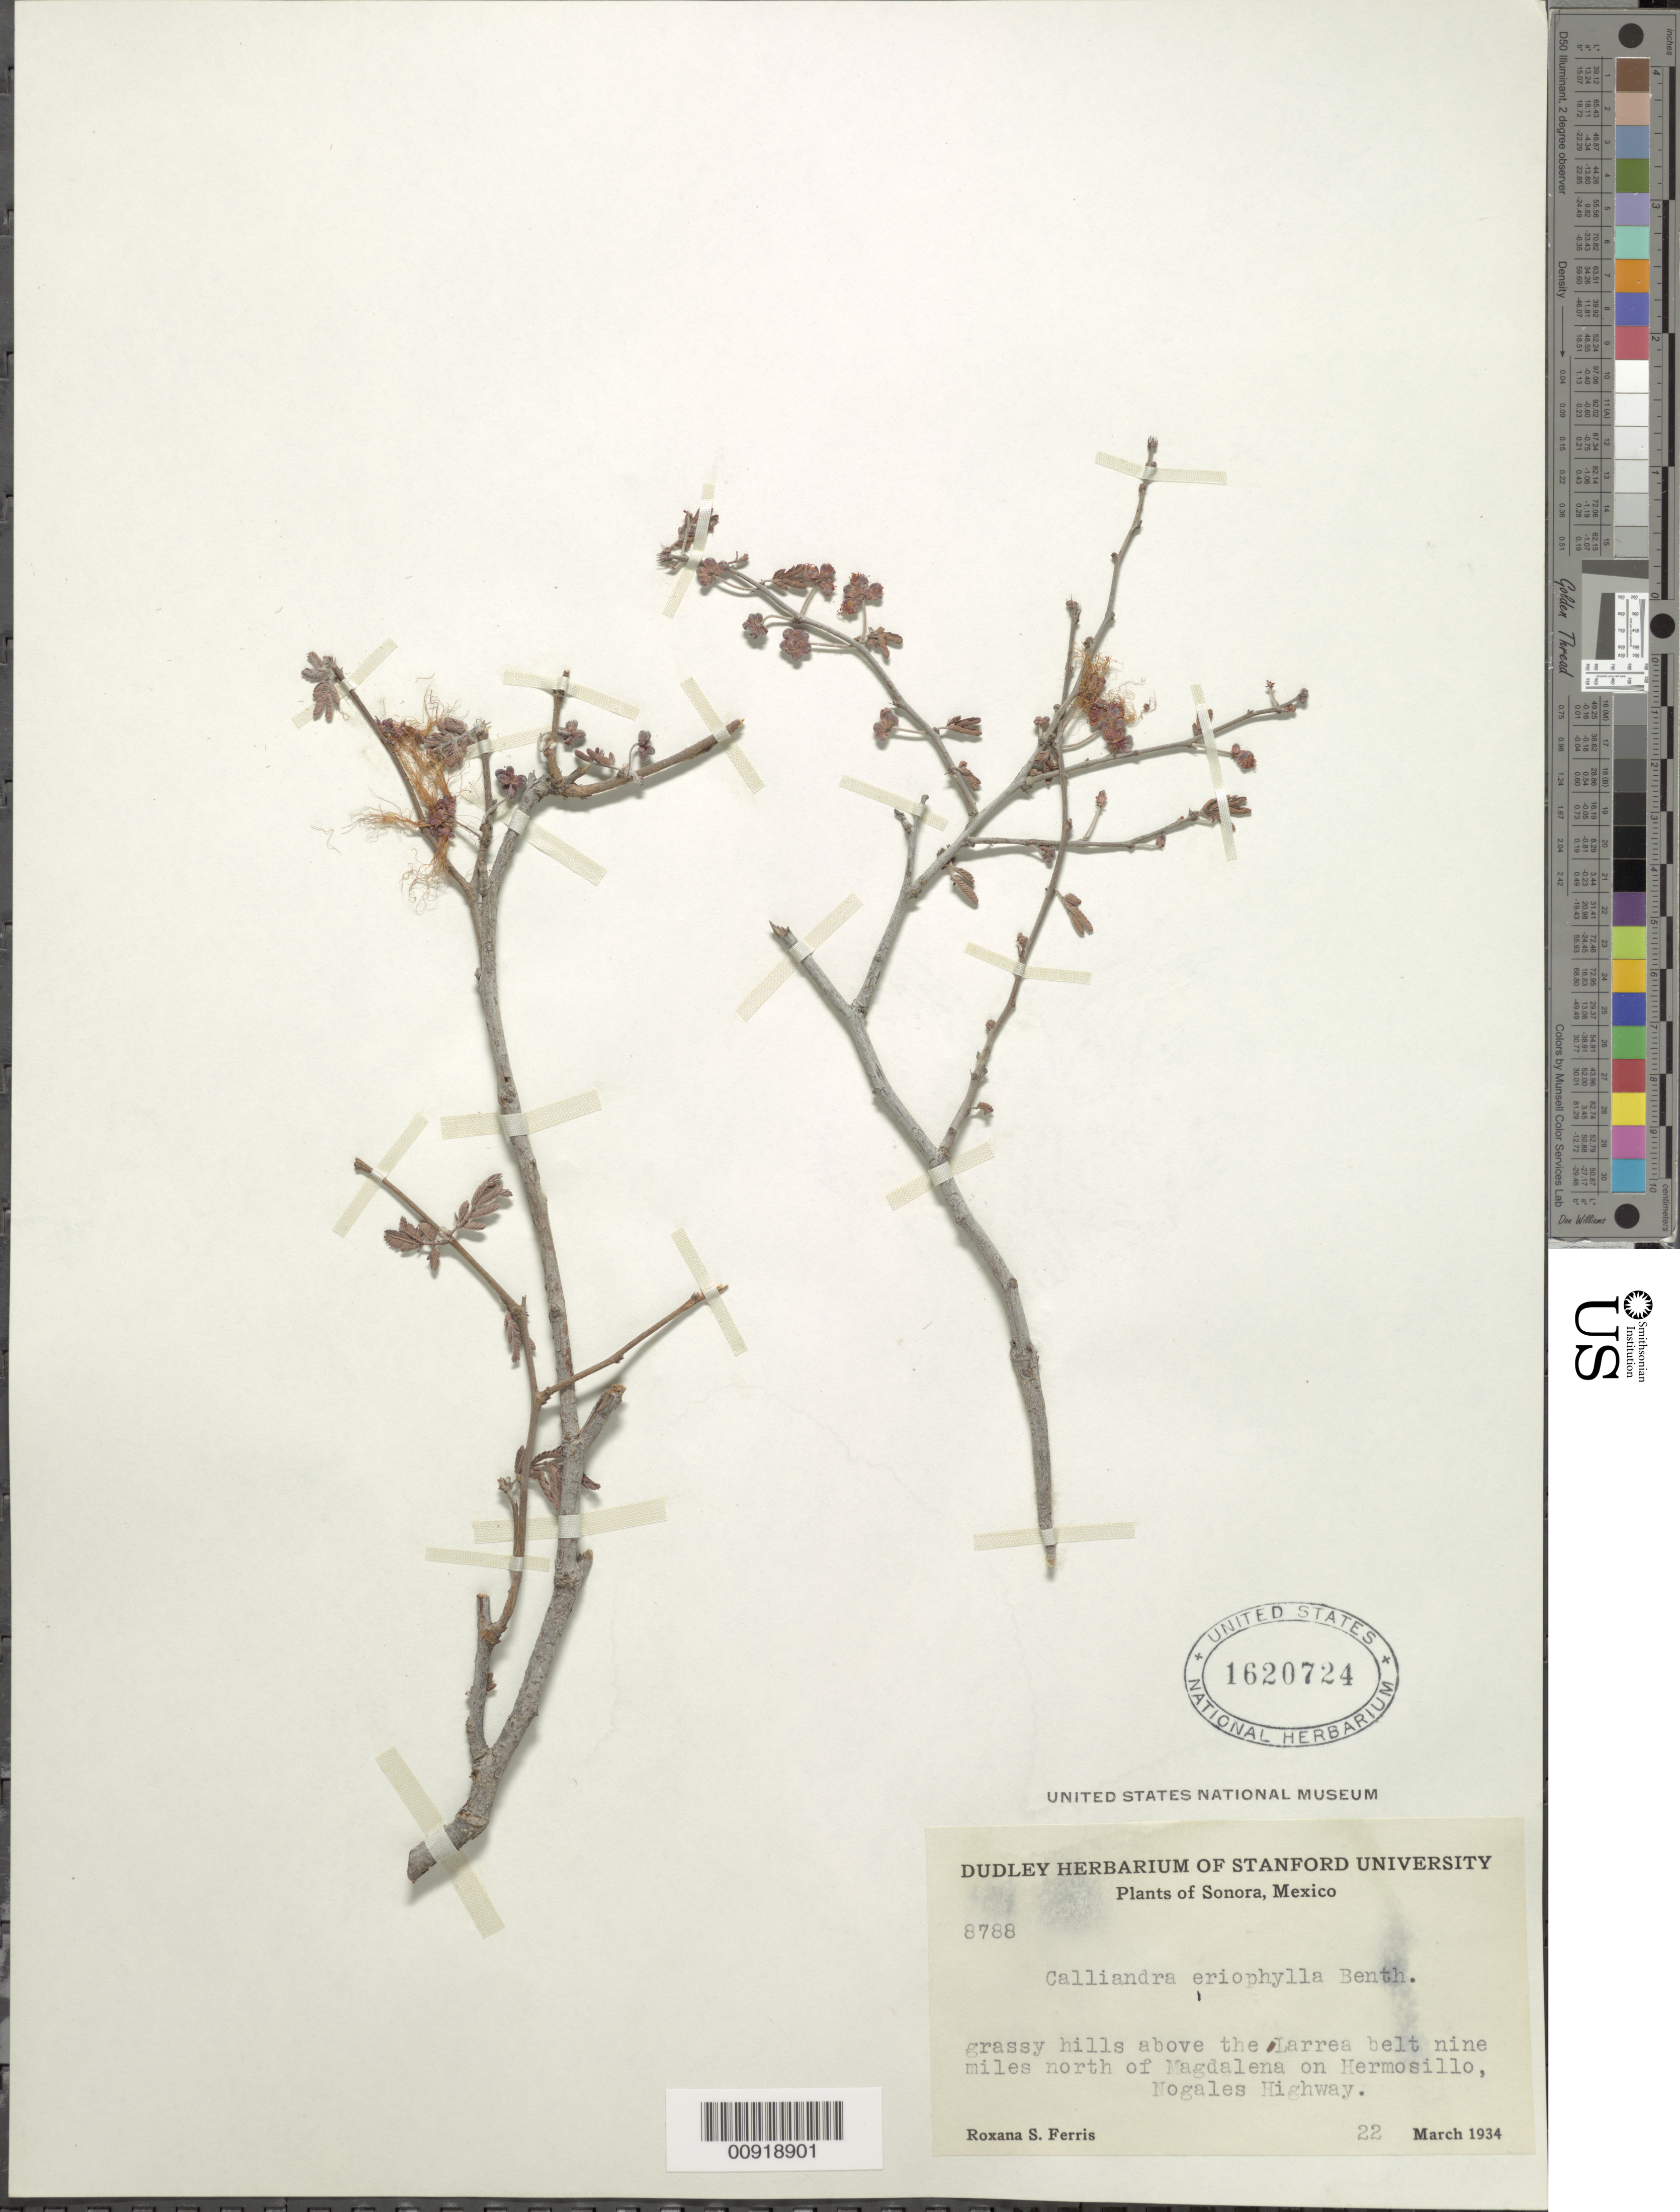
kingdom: Plantae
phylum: Tracheophyta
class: Magnoliopsida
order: Fabales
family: Fabaceae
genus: Calliandra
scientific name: Calliandra eriophylla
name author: Benth.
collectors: R. S. Ferris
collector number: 8788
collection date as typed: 22 Mar 1934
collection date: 1934-03-22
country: Mexico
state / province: Sonora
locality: Nine miles north of Magdalena on Hermosillo, Nogales Highway.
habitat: Grassy hills above Larrea belt.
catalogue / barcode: US 1620724